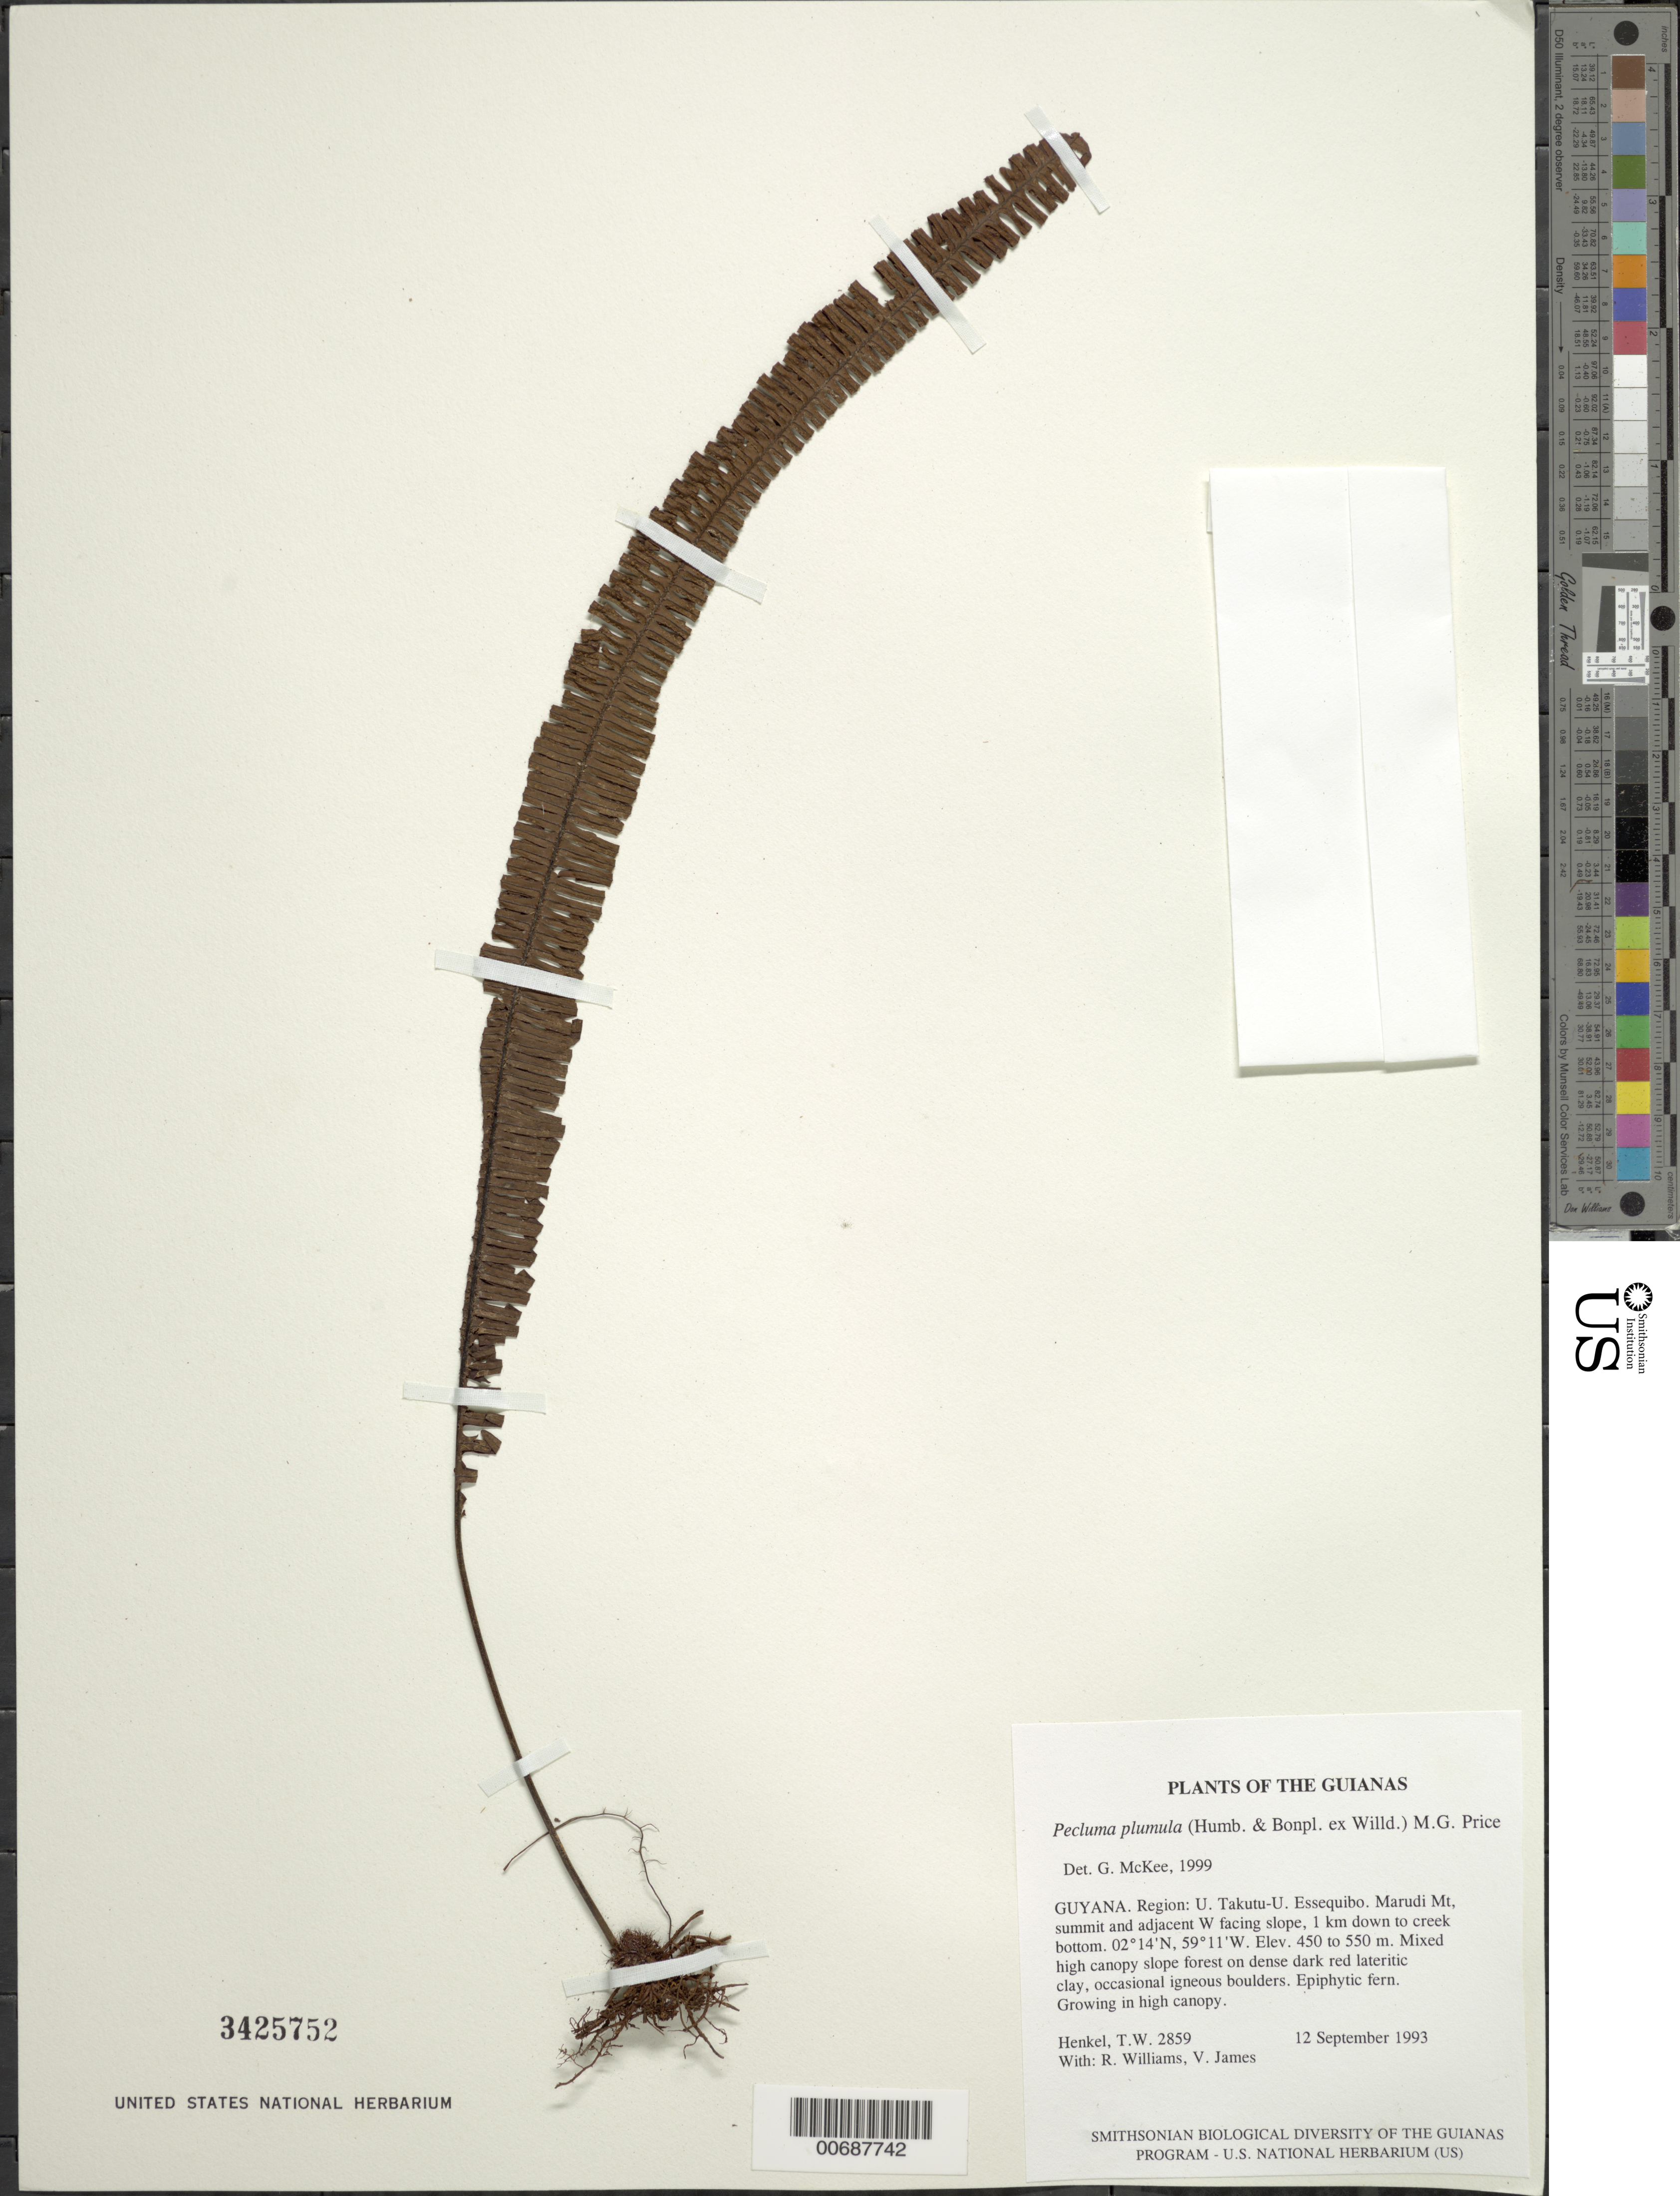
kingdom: Plantae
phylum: Tracheophyta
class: Polypodiopsida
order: Polypodiales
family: Polypodiaceae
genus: Pecluma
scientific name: Pecluma plumula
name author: (Humb. & Bonpl. ex Willd.) M.G. Price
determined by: McKee, G. S., (US), NMNH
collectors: T. Henkel, R. Williams & V. James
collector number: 2859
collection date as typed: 12 September 1993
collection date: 1993-09-12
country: Guyana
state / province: U. Takutu-U. Essequibo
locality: Marudi Mt, summit and adjacent W facing slope, 1 km down to creek bottom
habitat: Mixed high canopy slope forest on dense dark red lateritic clay, occasional igneous boulders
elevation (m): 450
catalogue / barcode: US 3425752